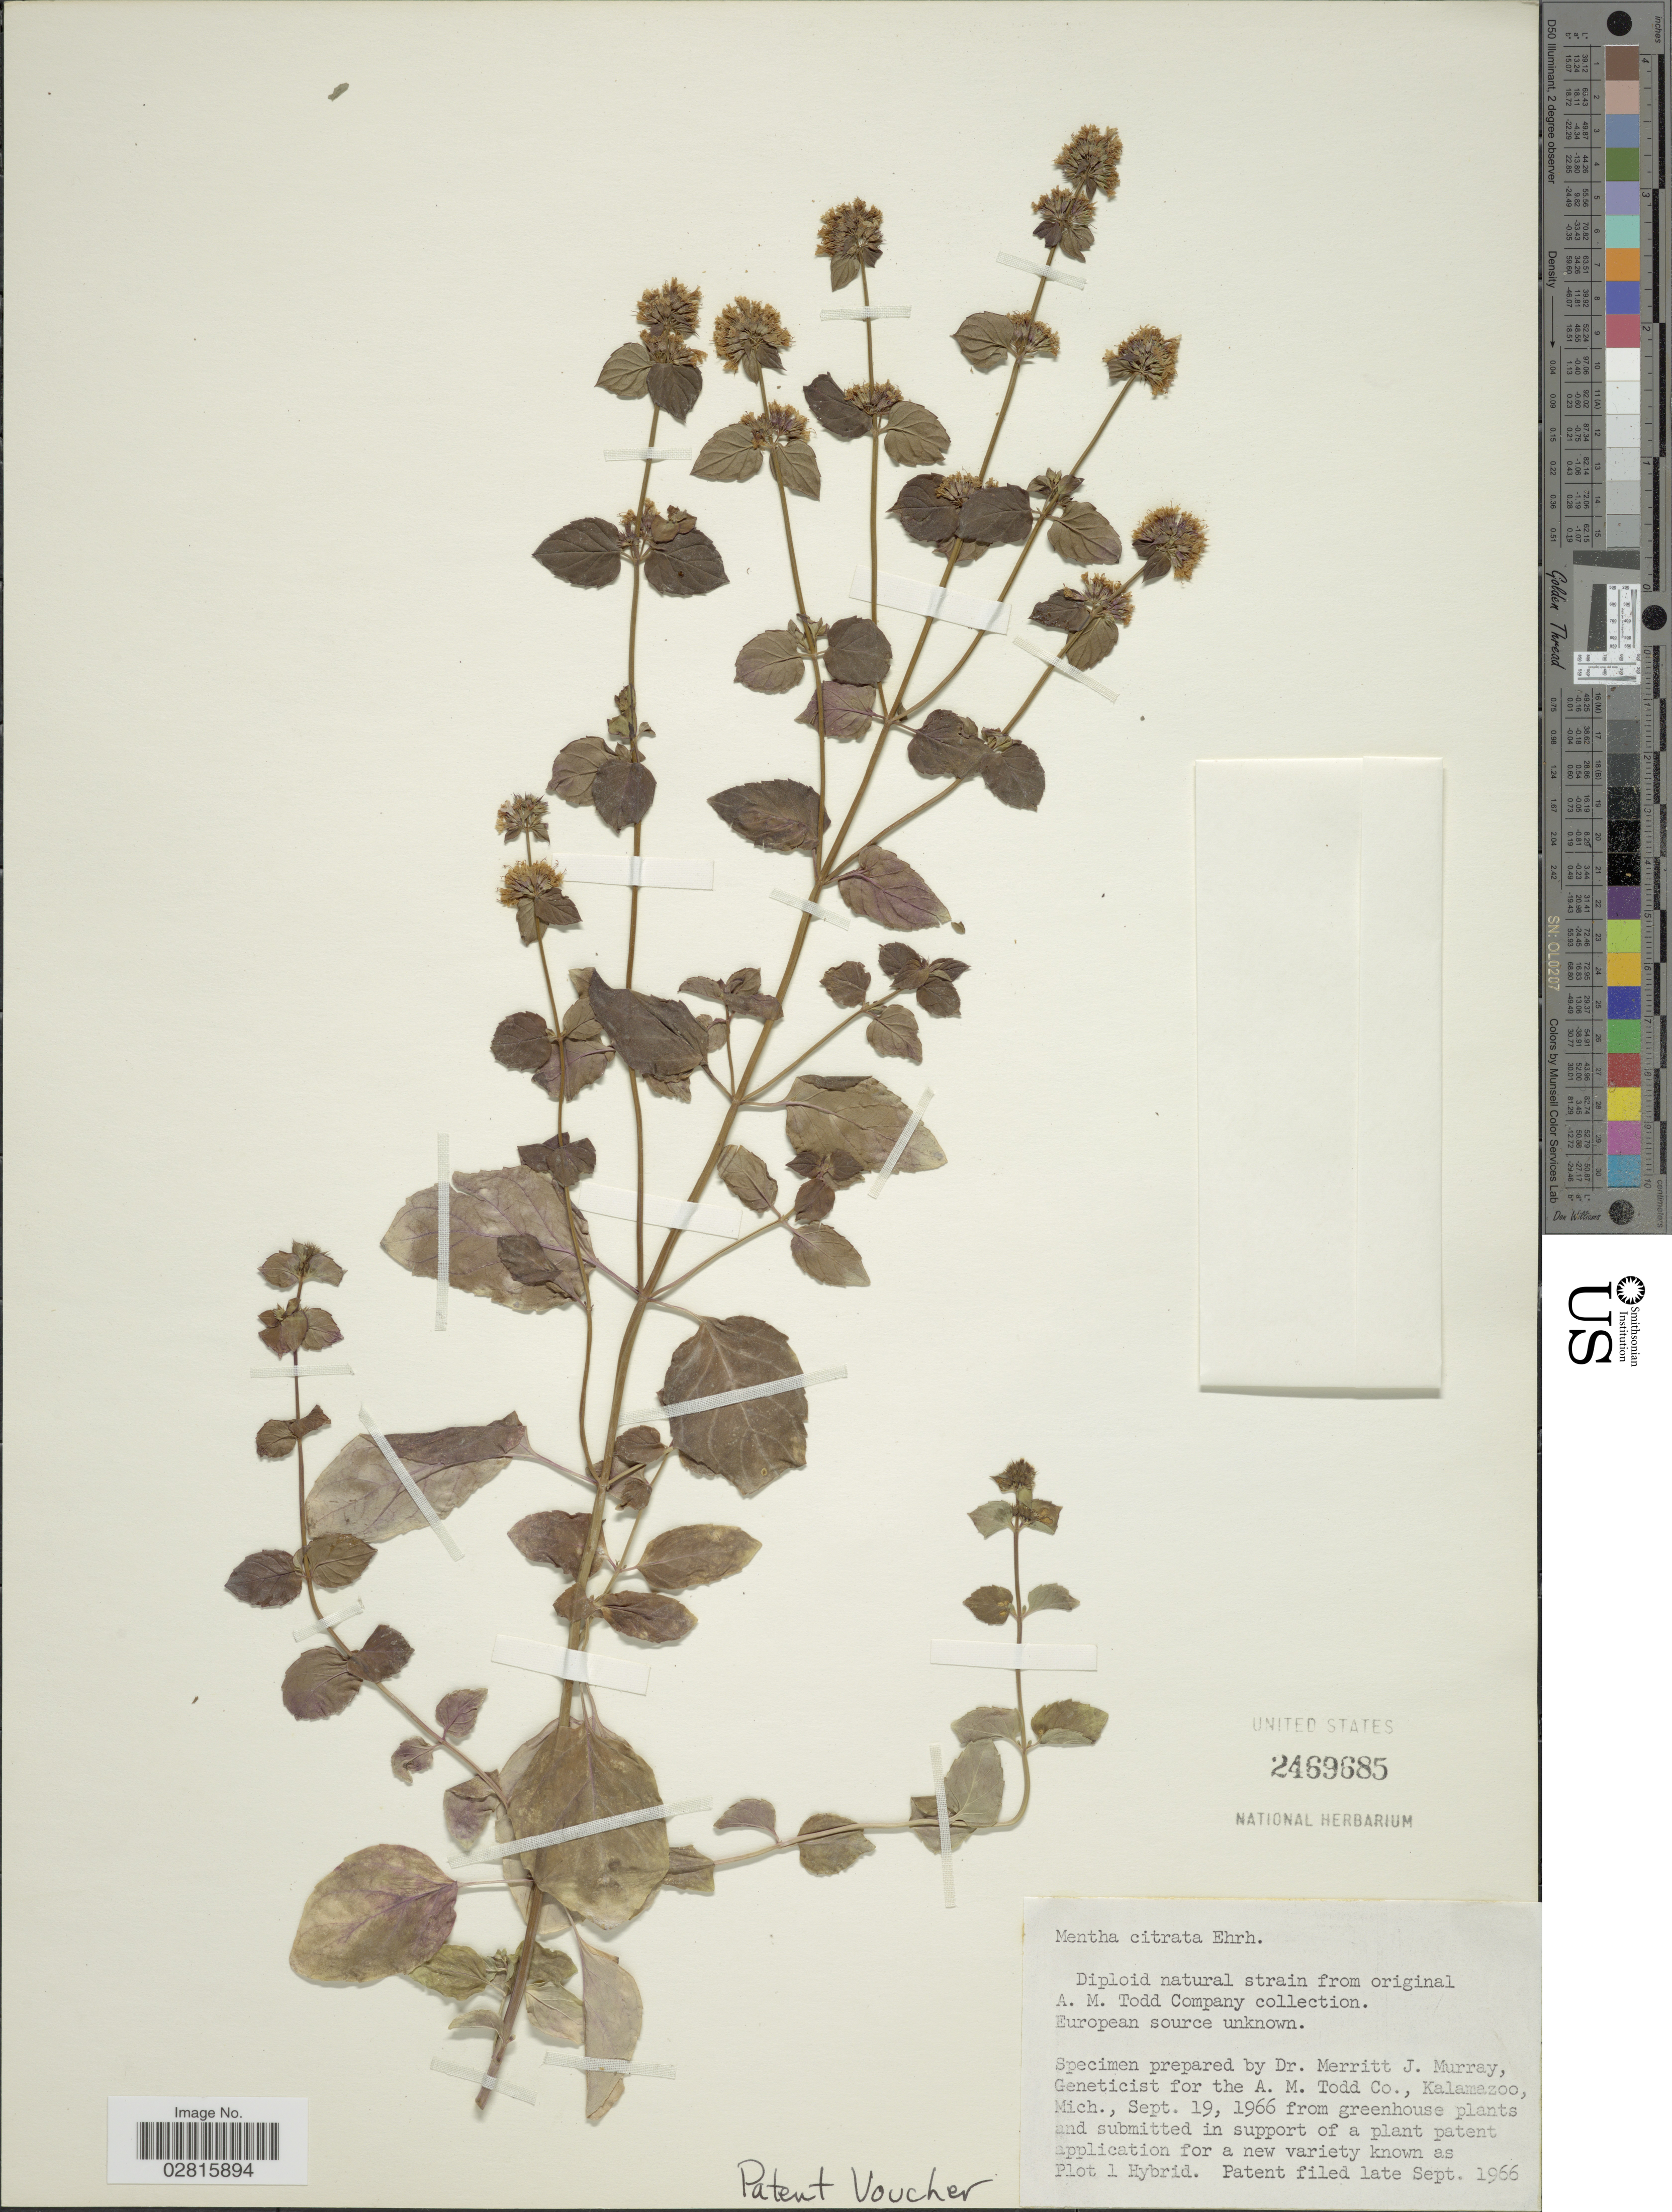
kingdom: Plantae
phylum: Tracheophyta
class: Magnoliopsida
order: Lamiales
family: Lamiaceae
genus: Mentha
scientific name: Mentha citrata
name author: Ehrh.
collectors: M. Murray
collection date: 1966-09-19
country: United States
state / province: Michigan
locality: A.M. Todd Co., Kalamazoo, Mich.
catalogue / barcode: US 2469685